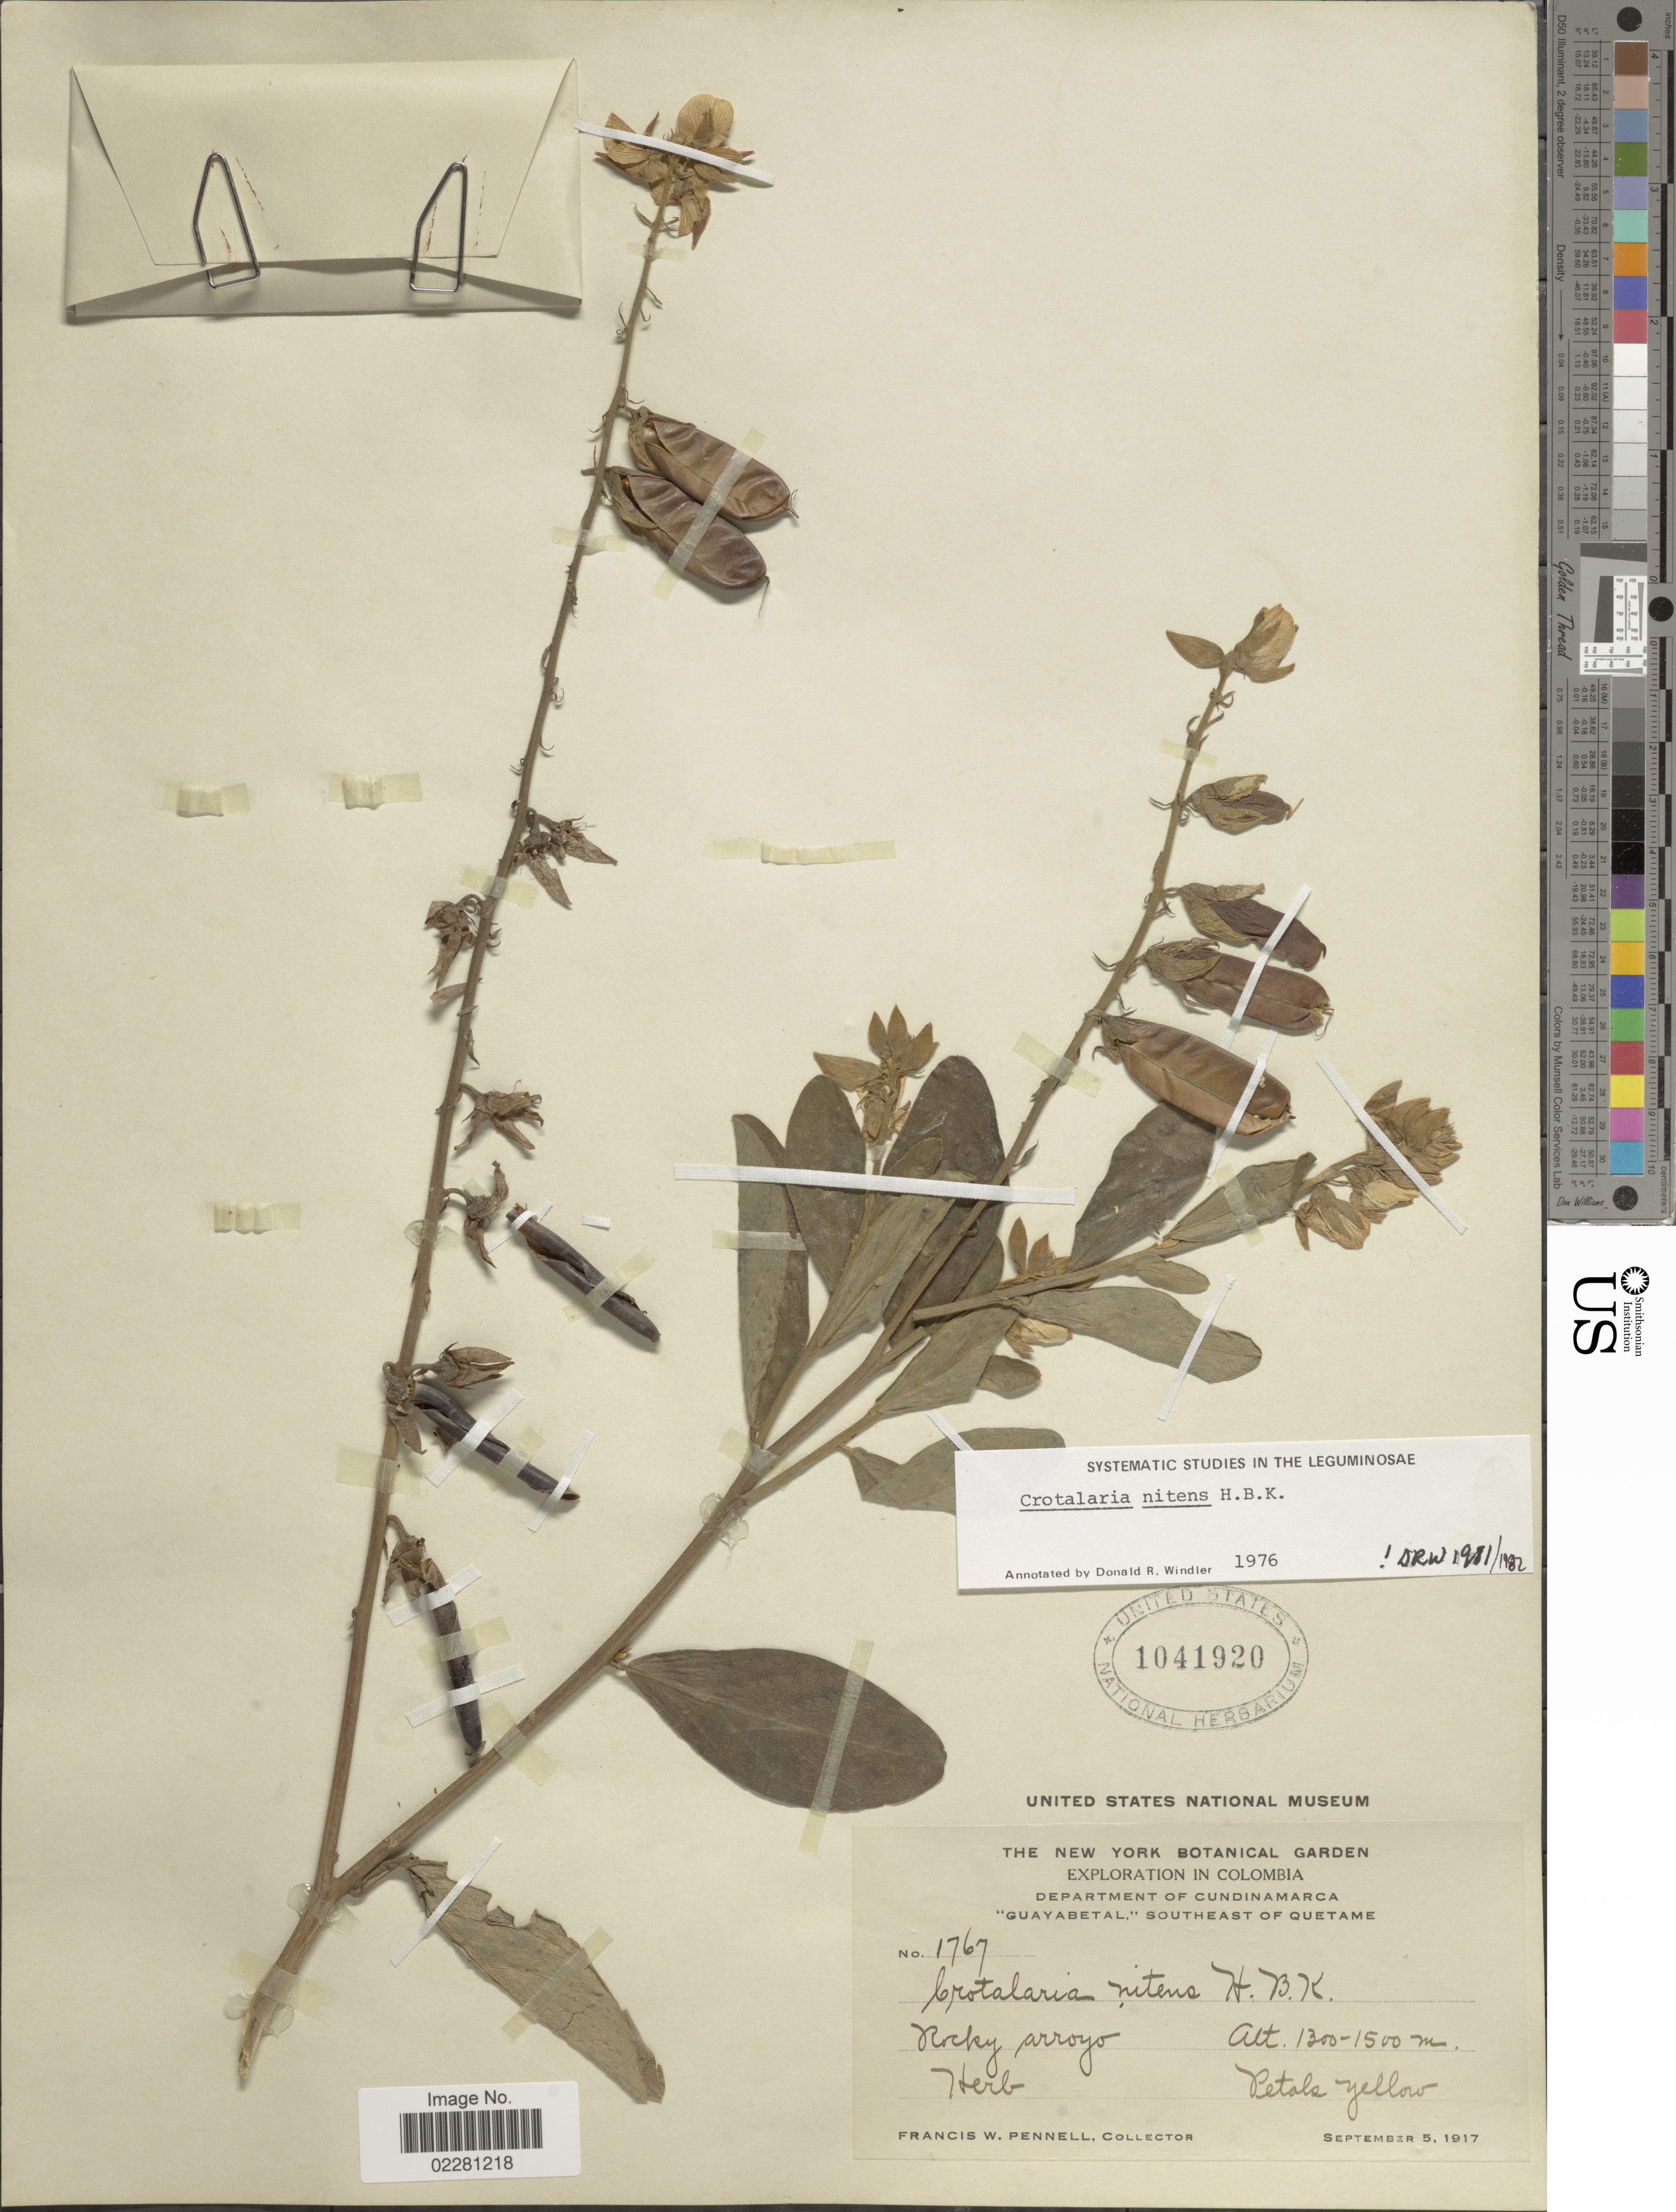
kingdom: Plantae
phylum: Tracheophyta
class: Magnoliopsida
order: Fabales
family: Fabaceae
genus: Crotalaria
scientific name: Crotalaria nitens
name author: Kunth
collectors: F. W. Pennell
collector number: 1767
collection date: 1917-09-05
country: Colombia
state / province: Cundinamarca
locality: Guayabetal, southeast of Quetame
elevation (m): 1300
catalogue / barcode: US 1041920